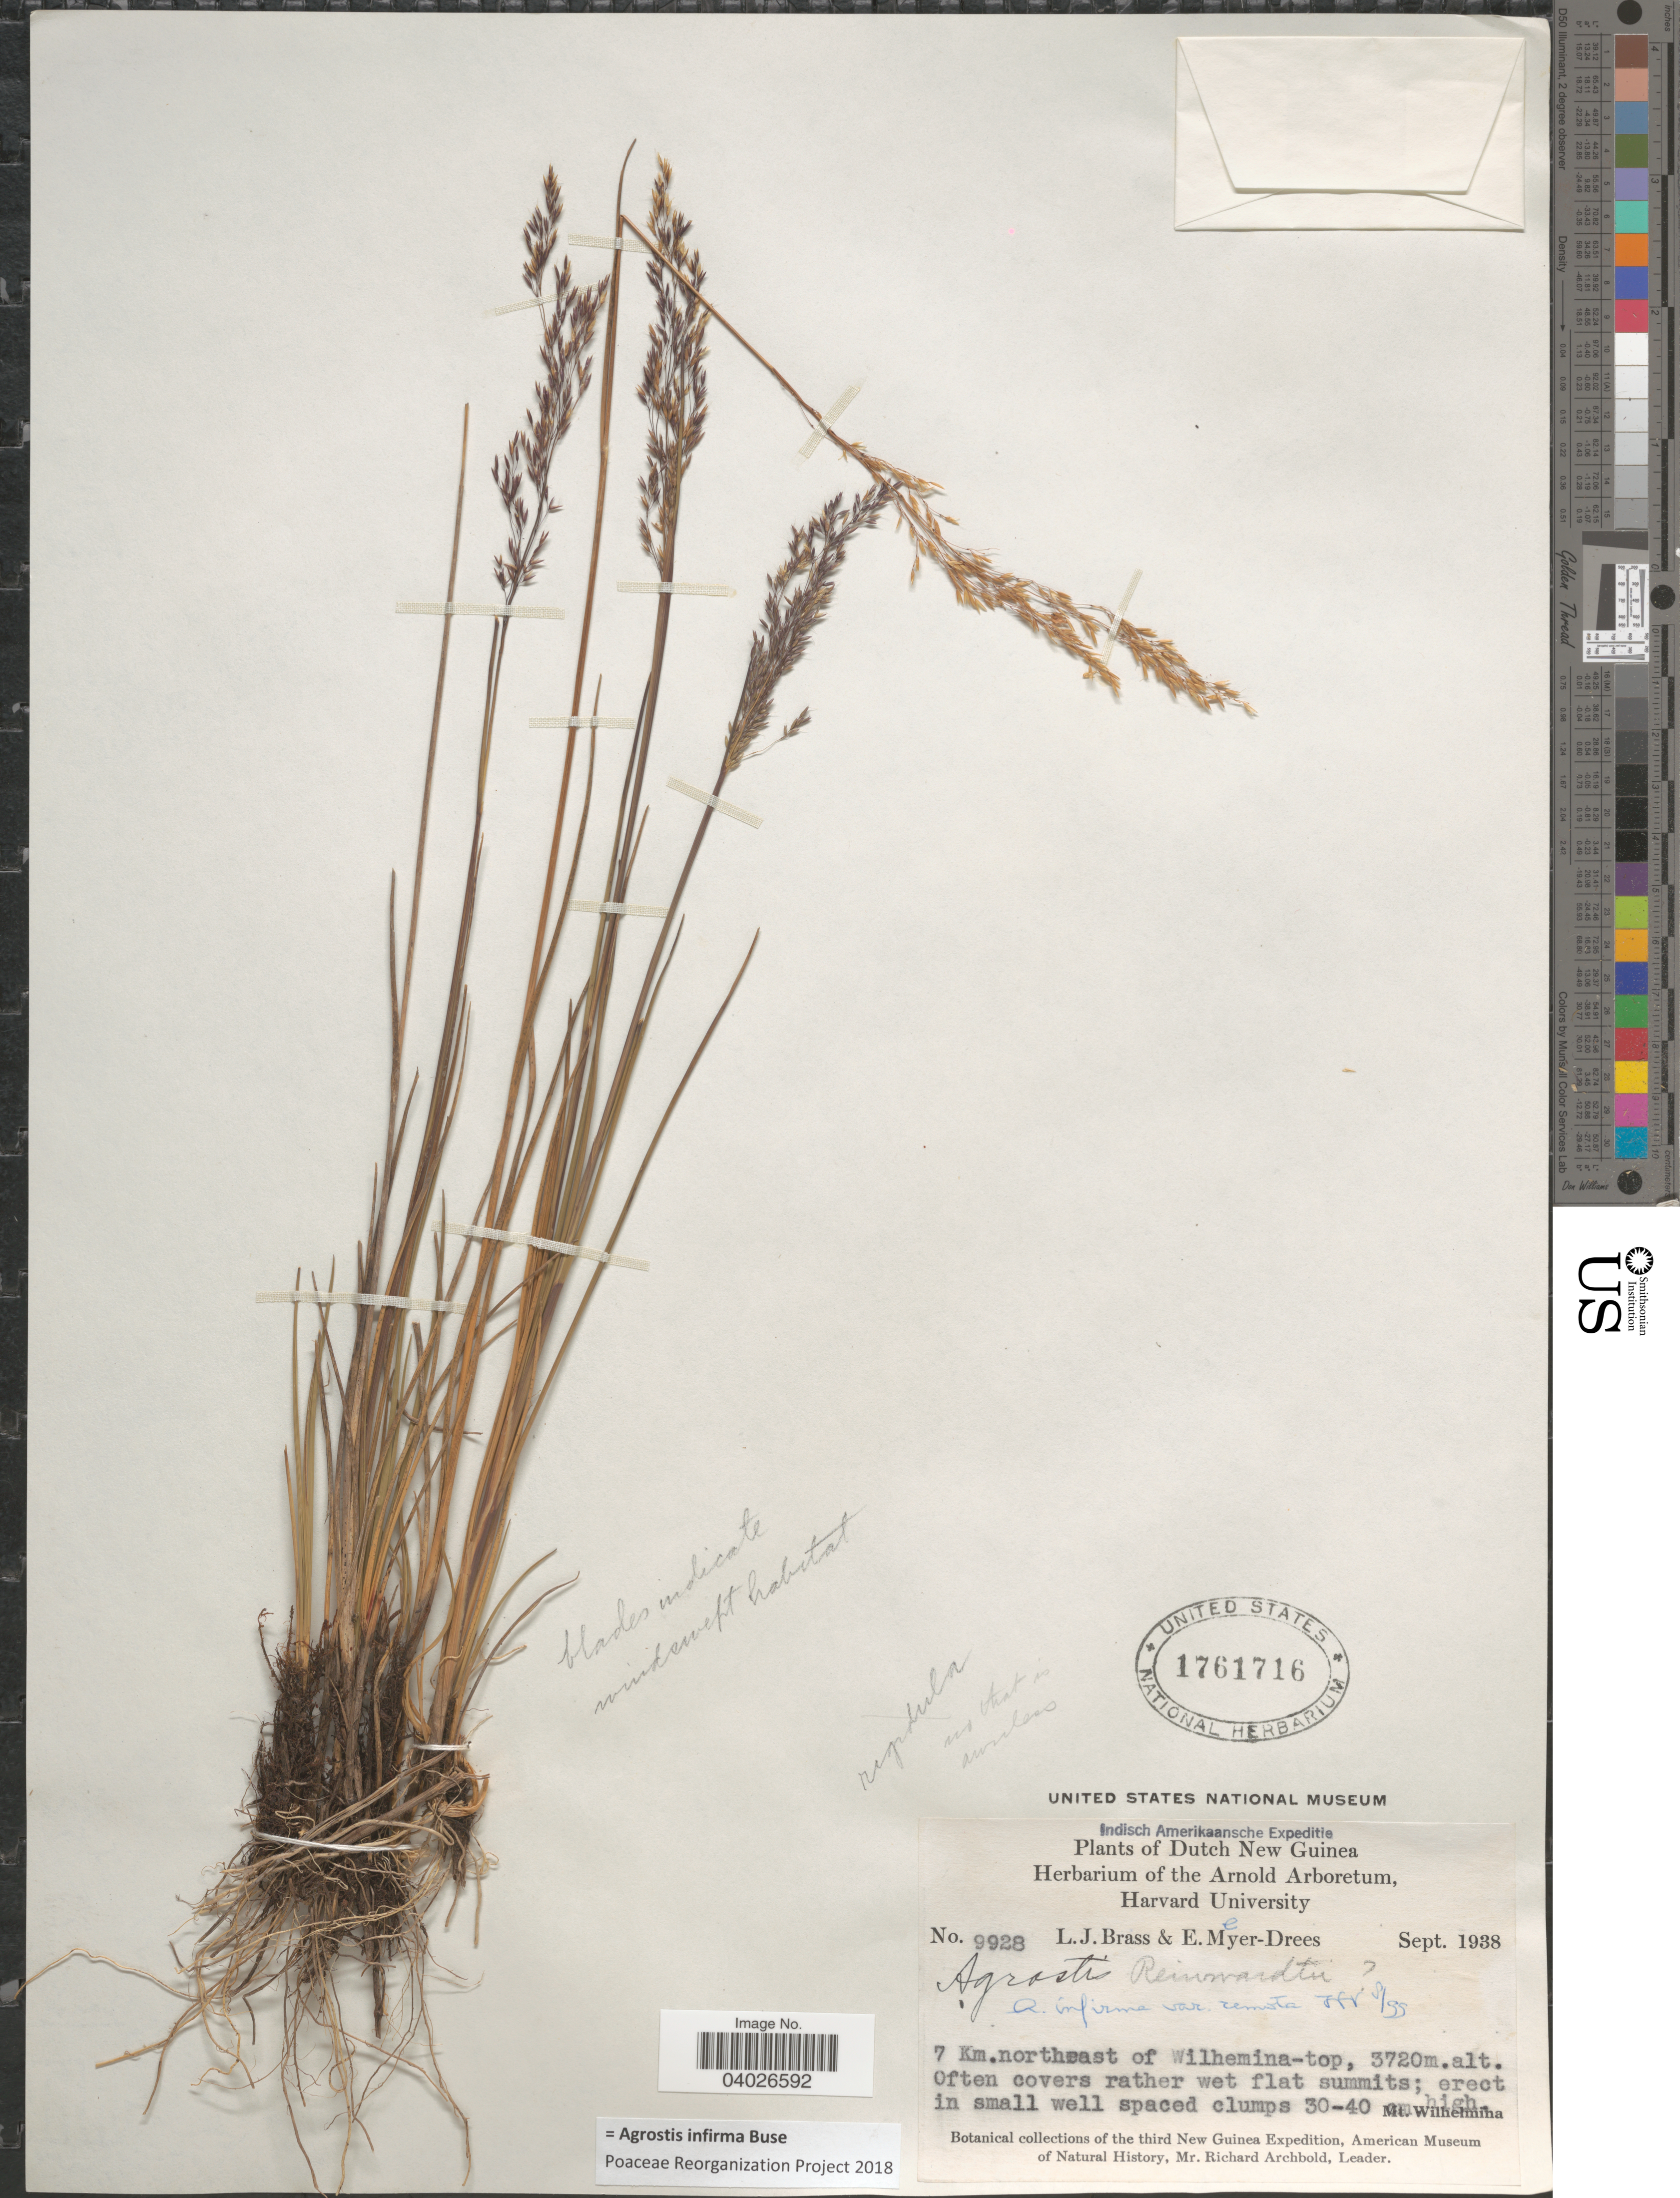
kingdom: Plantae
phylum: Tracheophyta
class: Liliopsida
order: Poales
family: Poaceae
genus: Agrostis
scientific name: Agrostis infirma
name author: Büse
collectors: L. J. Brass & E. Meijer-Drees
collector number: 9928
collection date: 1938-09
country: Indonesia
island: New Guinea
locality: Dutch New Guinea. 7 Km. northeast of Wilhemina-top. Mt. Wilhelmina.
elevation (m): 3720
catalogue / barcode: US 1761716